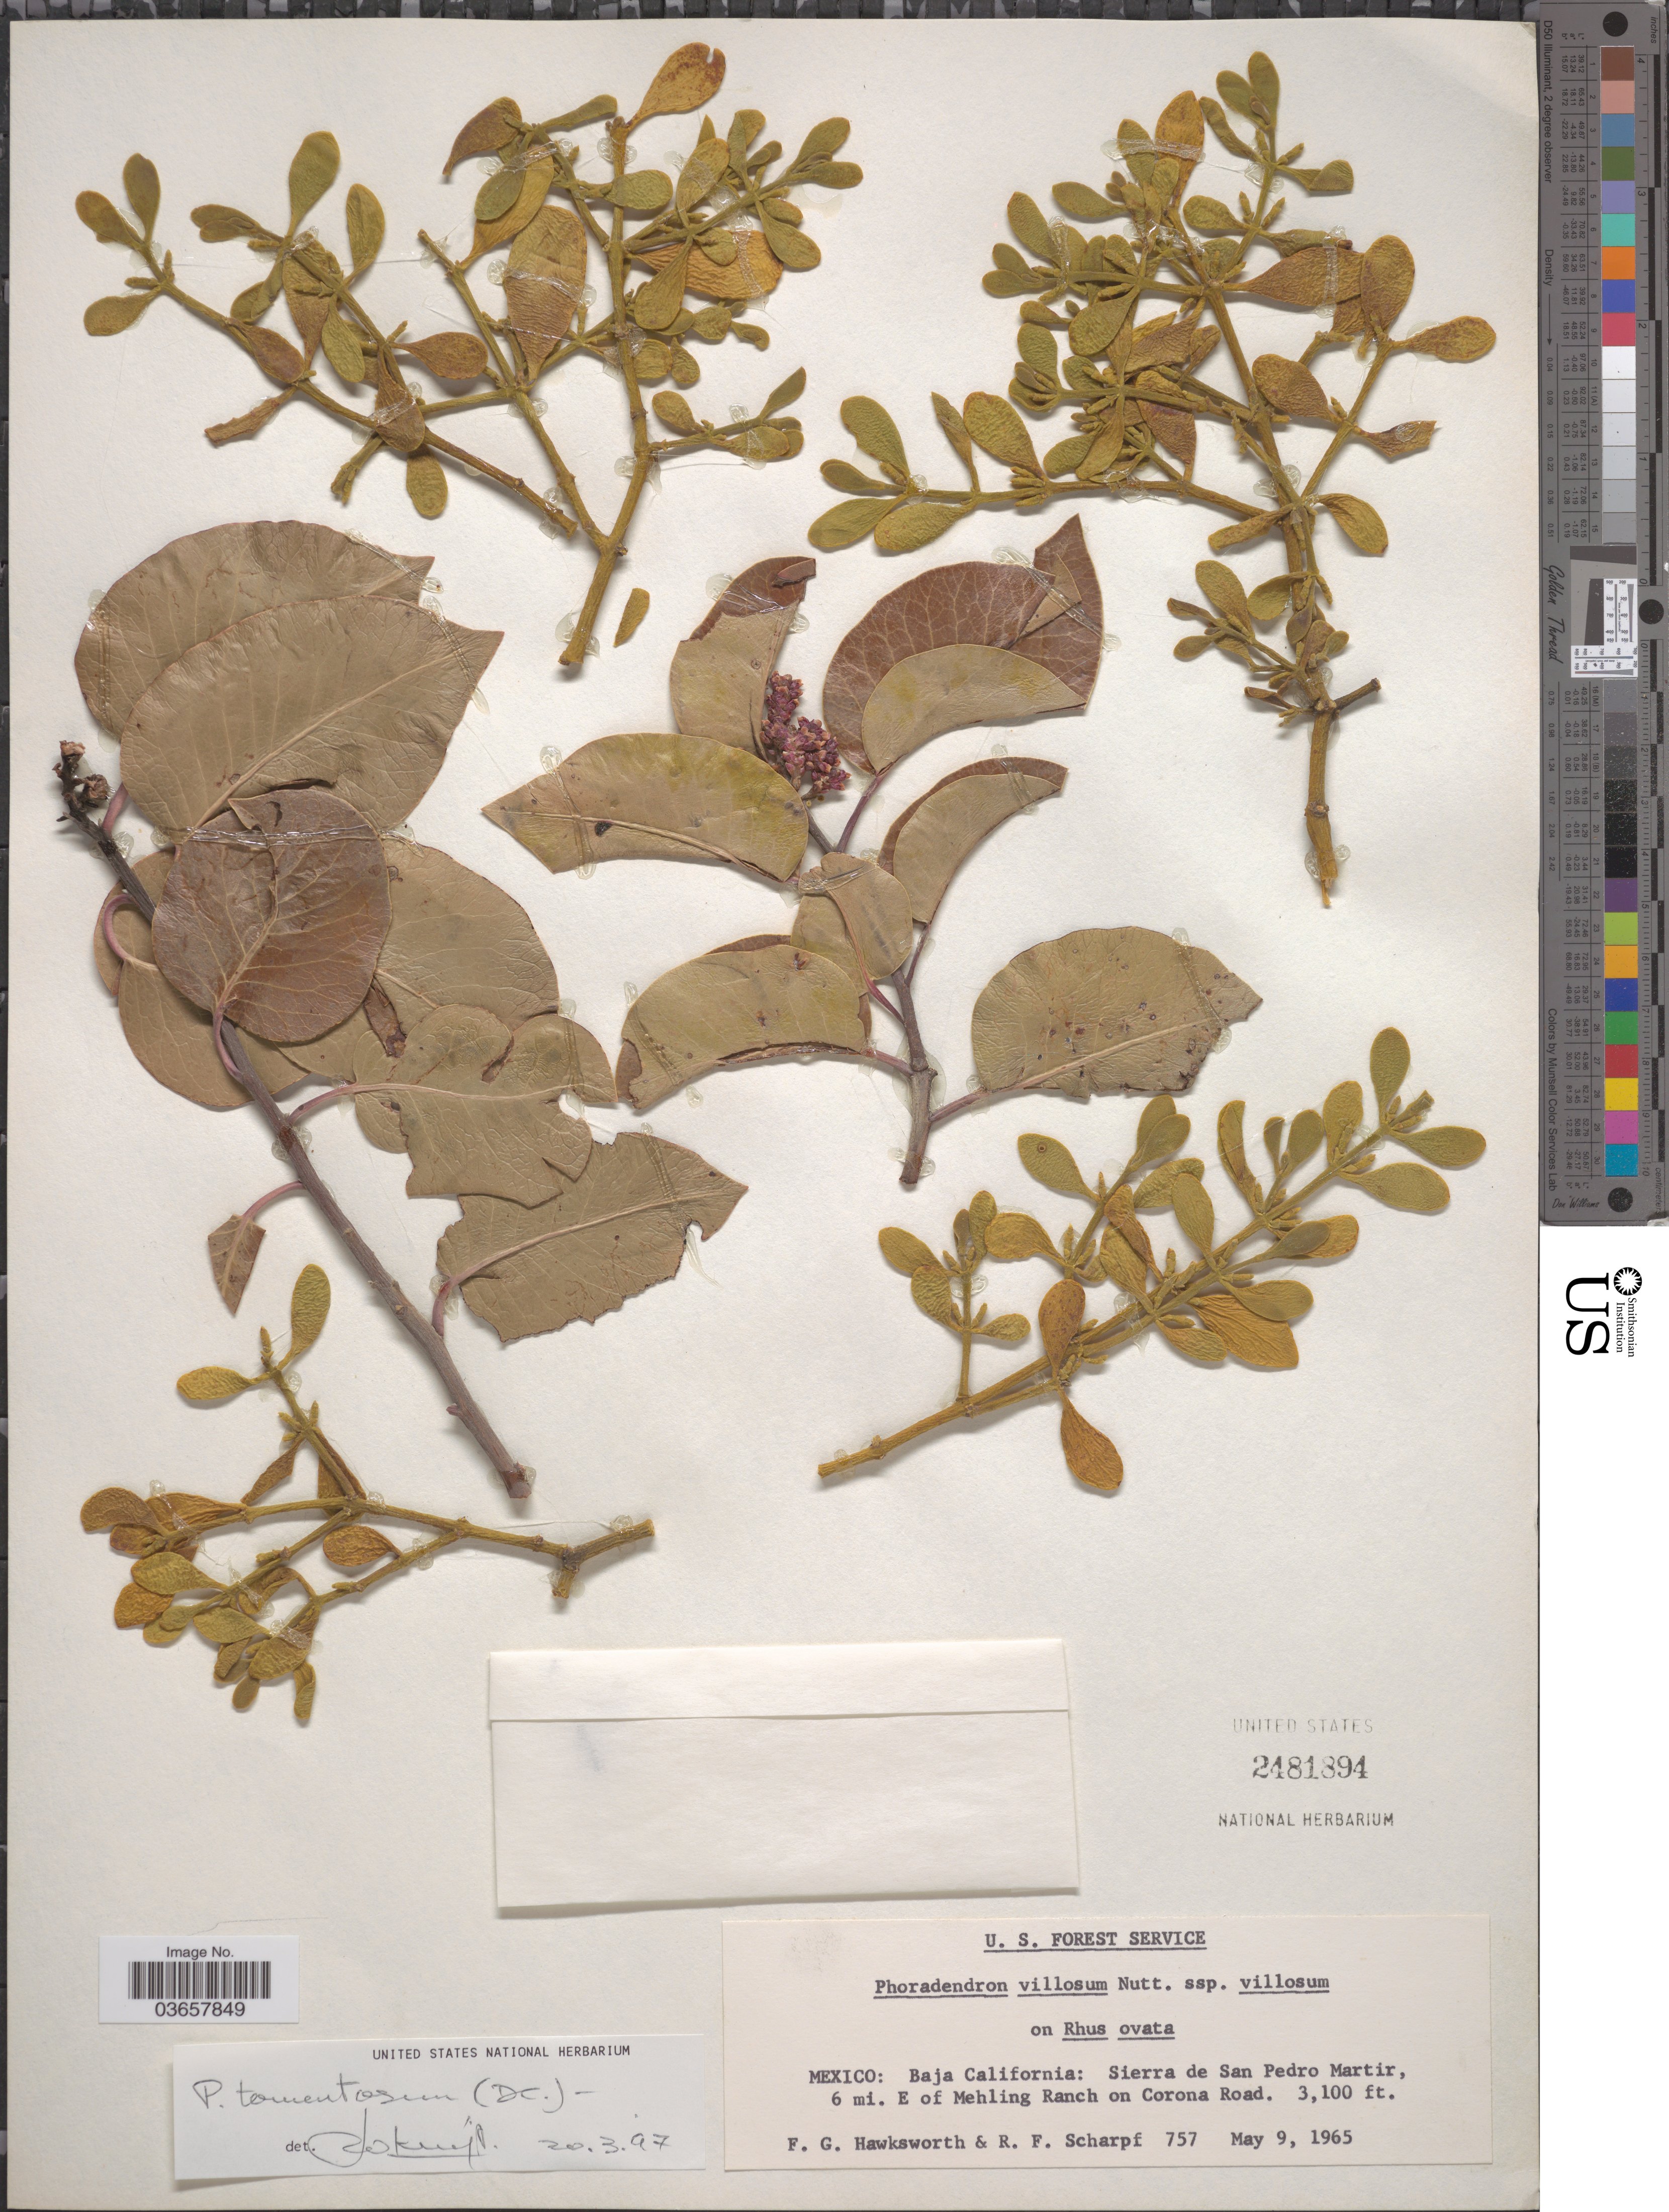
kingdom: Plantae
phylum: Tracheophyta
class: Magnoliopsida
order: Santalales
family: Viscaceae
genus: Phoradendron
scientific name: Phoradendron tomentosum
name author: DC.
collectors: F. G. Hawksworth & R. F. Scharpf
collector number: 757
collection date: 1965-05-09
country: Mexico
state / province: Baja California Norte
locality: Sierra de San Pedro Martir, 6 mi. E of Mehling Ranch on Corona Road.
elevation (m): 945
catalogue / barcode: US 2481894